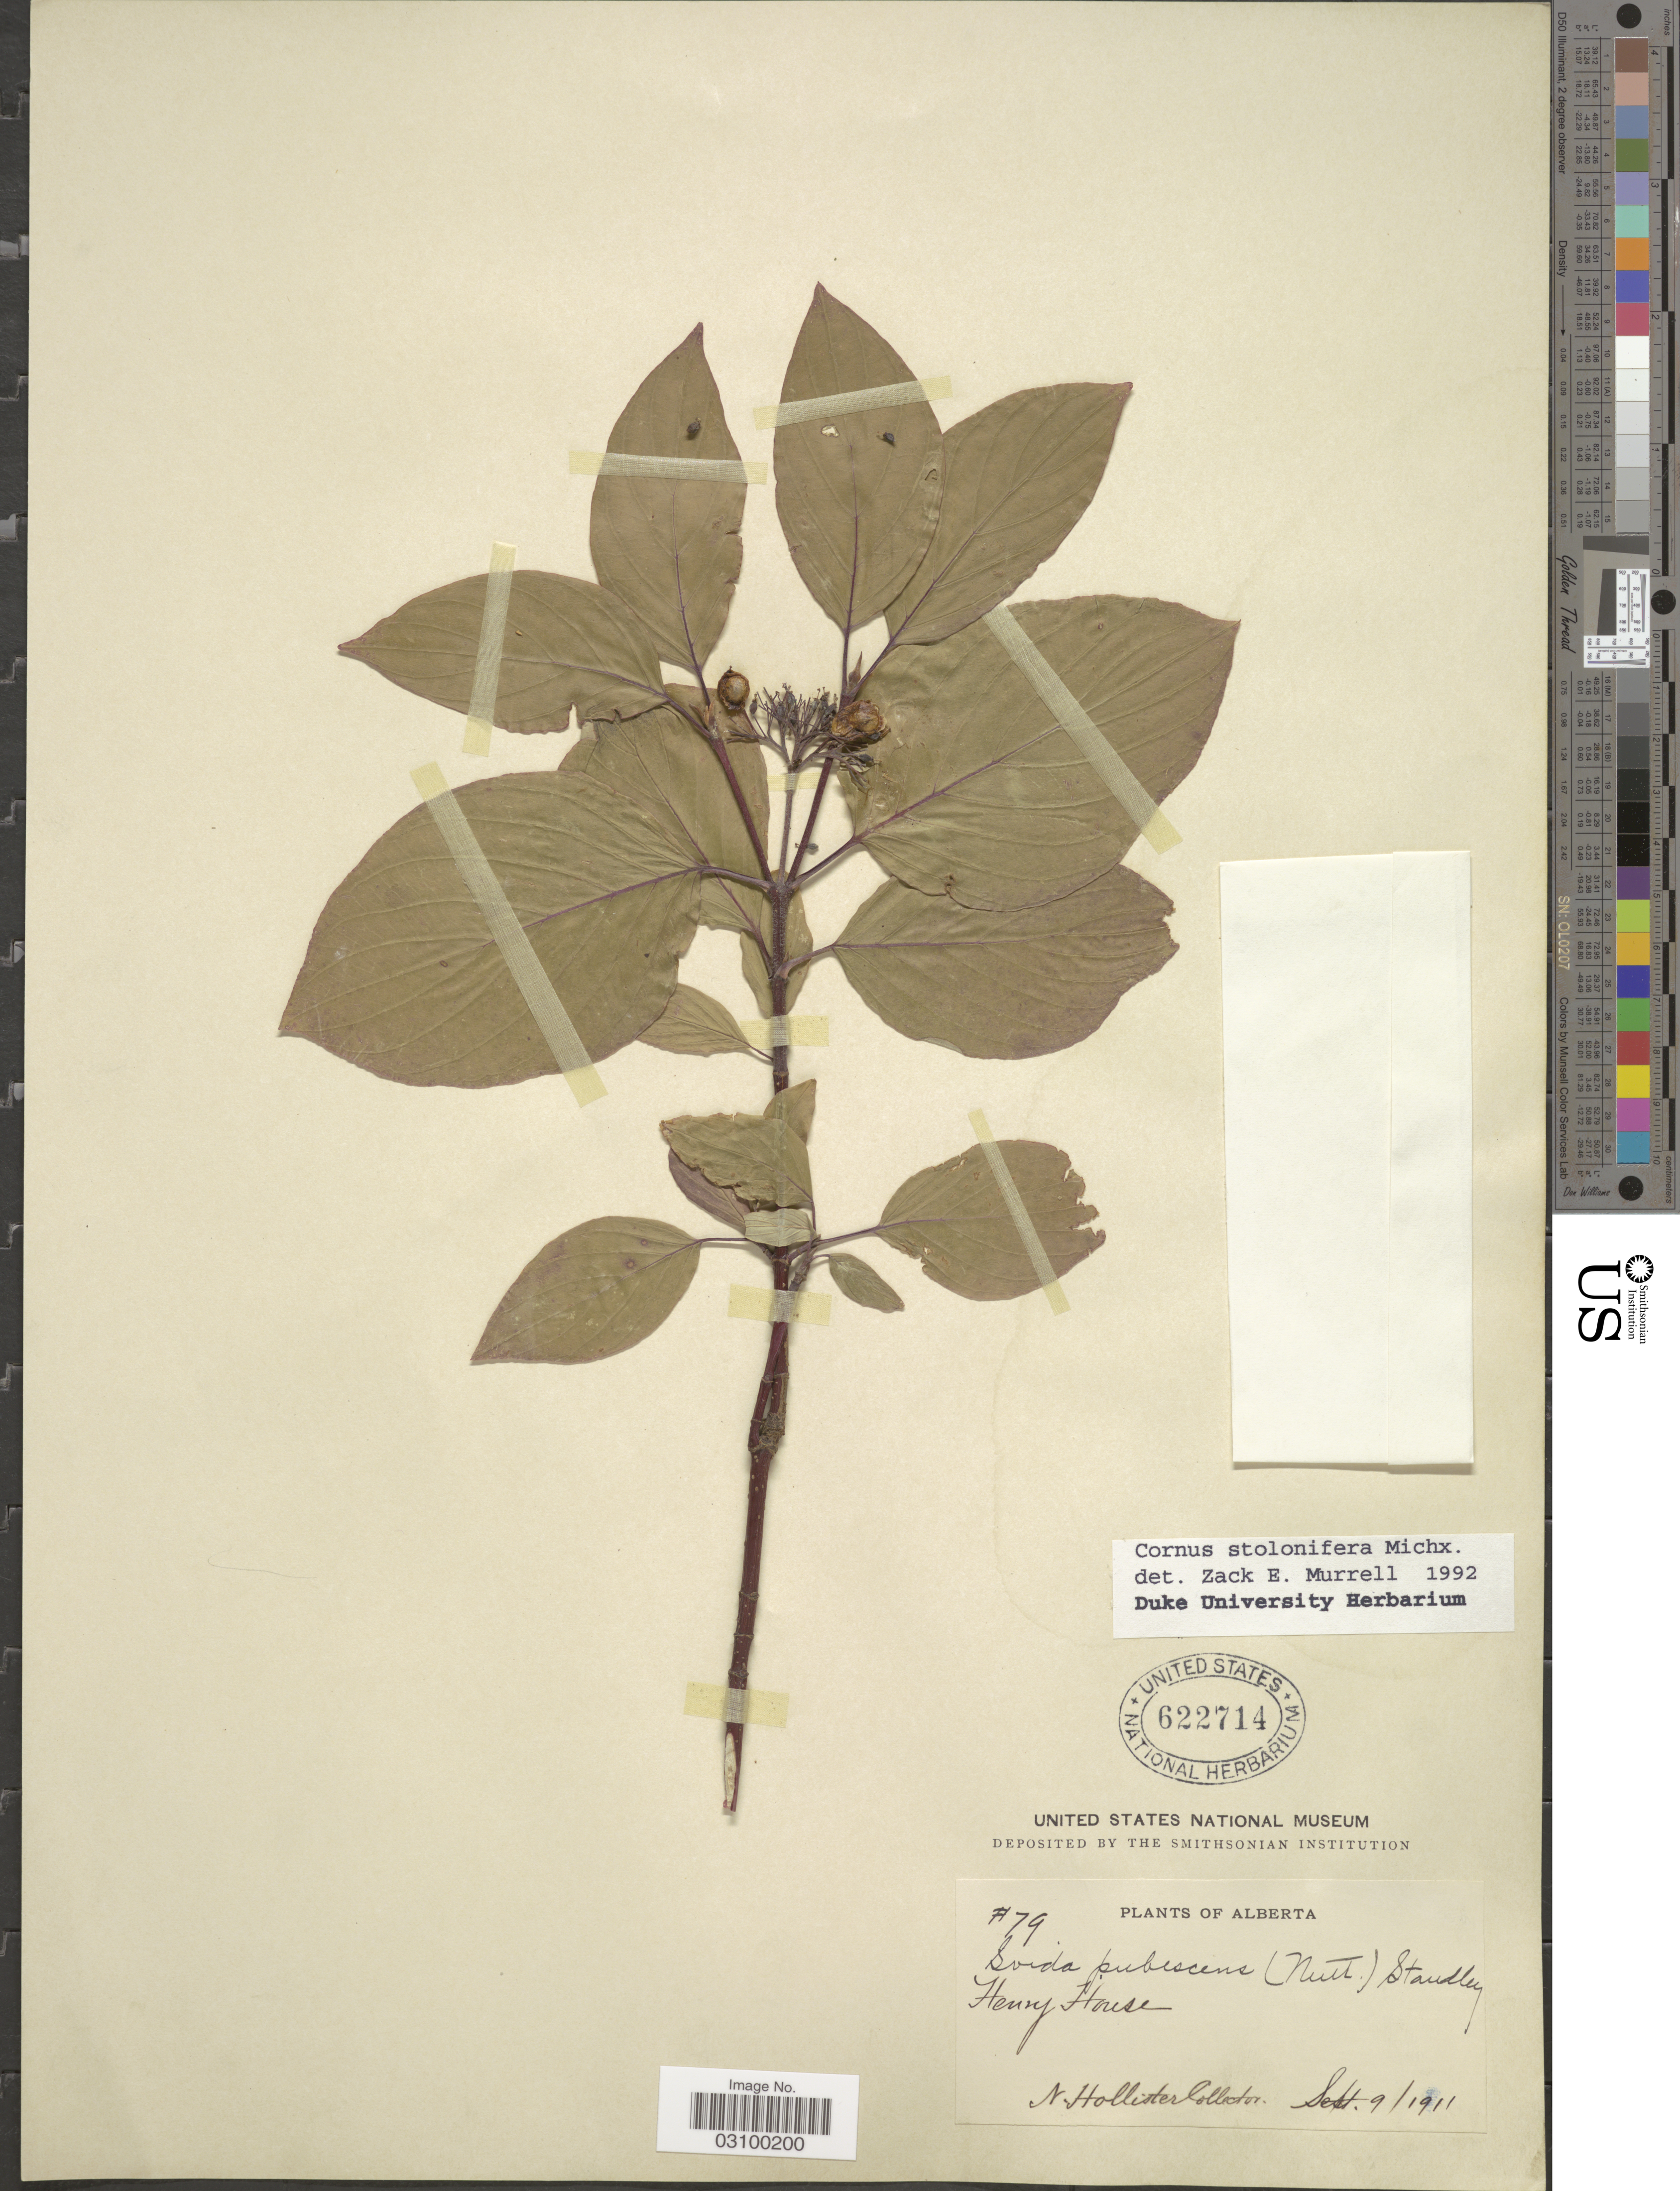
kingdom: Plantae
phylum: Tracheophyta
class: Magnoliopsida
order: Cornales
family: Cornaceae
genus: Cornus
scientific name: Cornus sericea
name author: L.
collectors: N. Hollister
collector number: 79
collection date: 1911-09-09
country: Canada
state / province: Alberta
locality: Henry House.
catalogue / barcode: US 622714